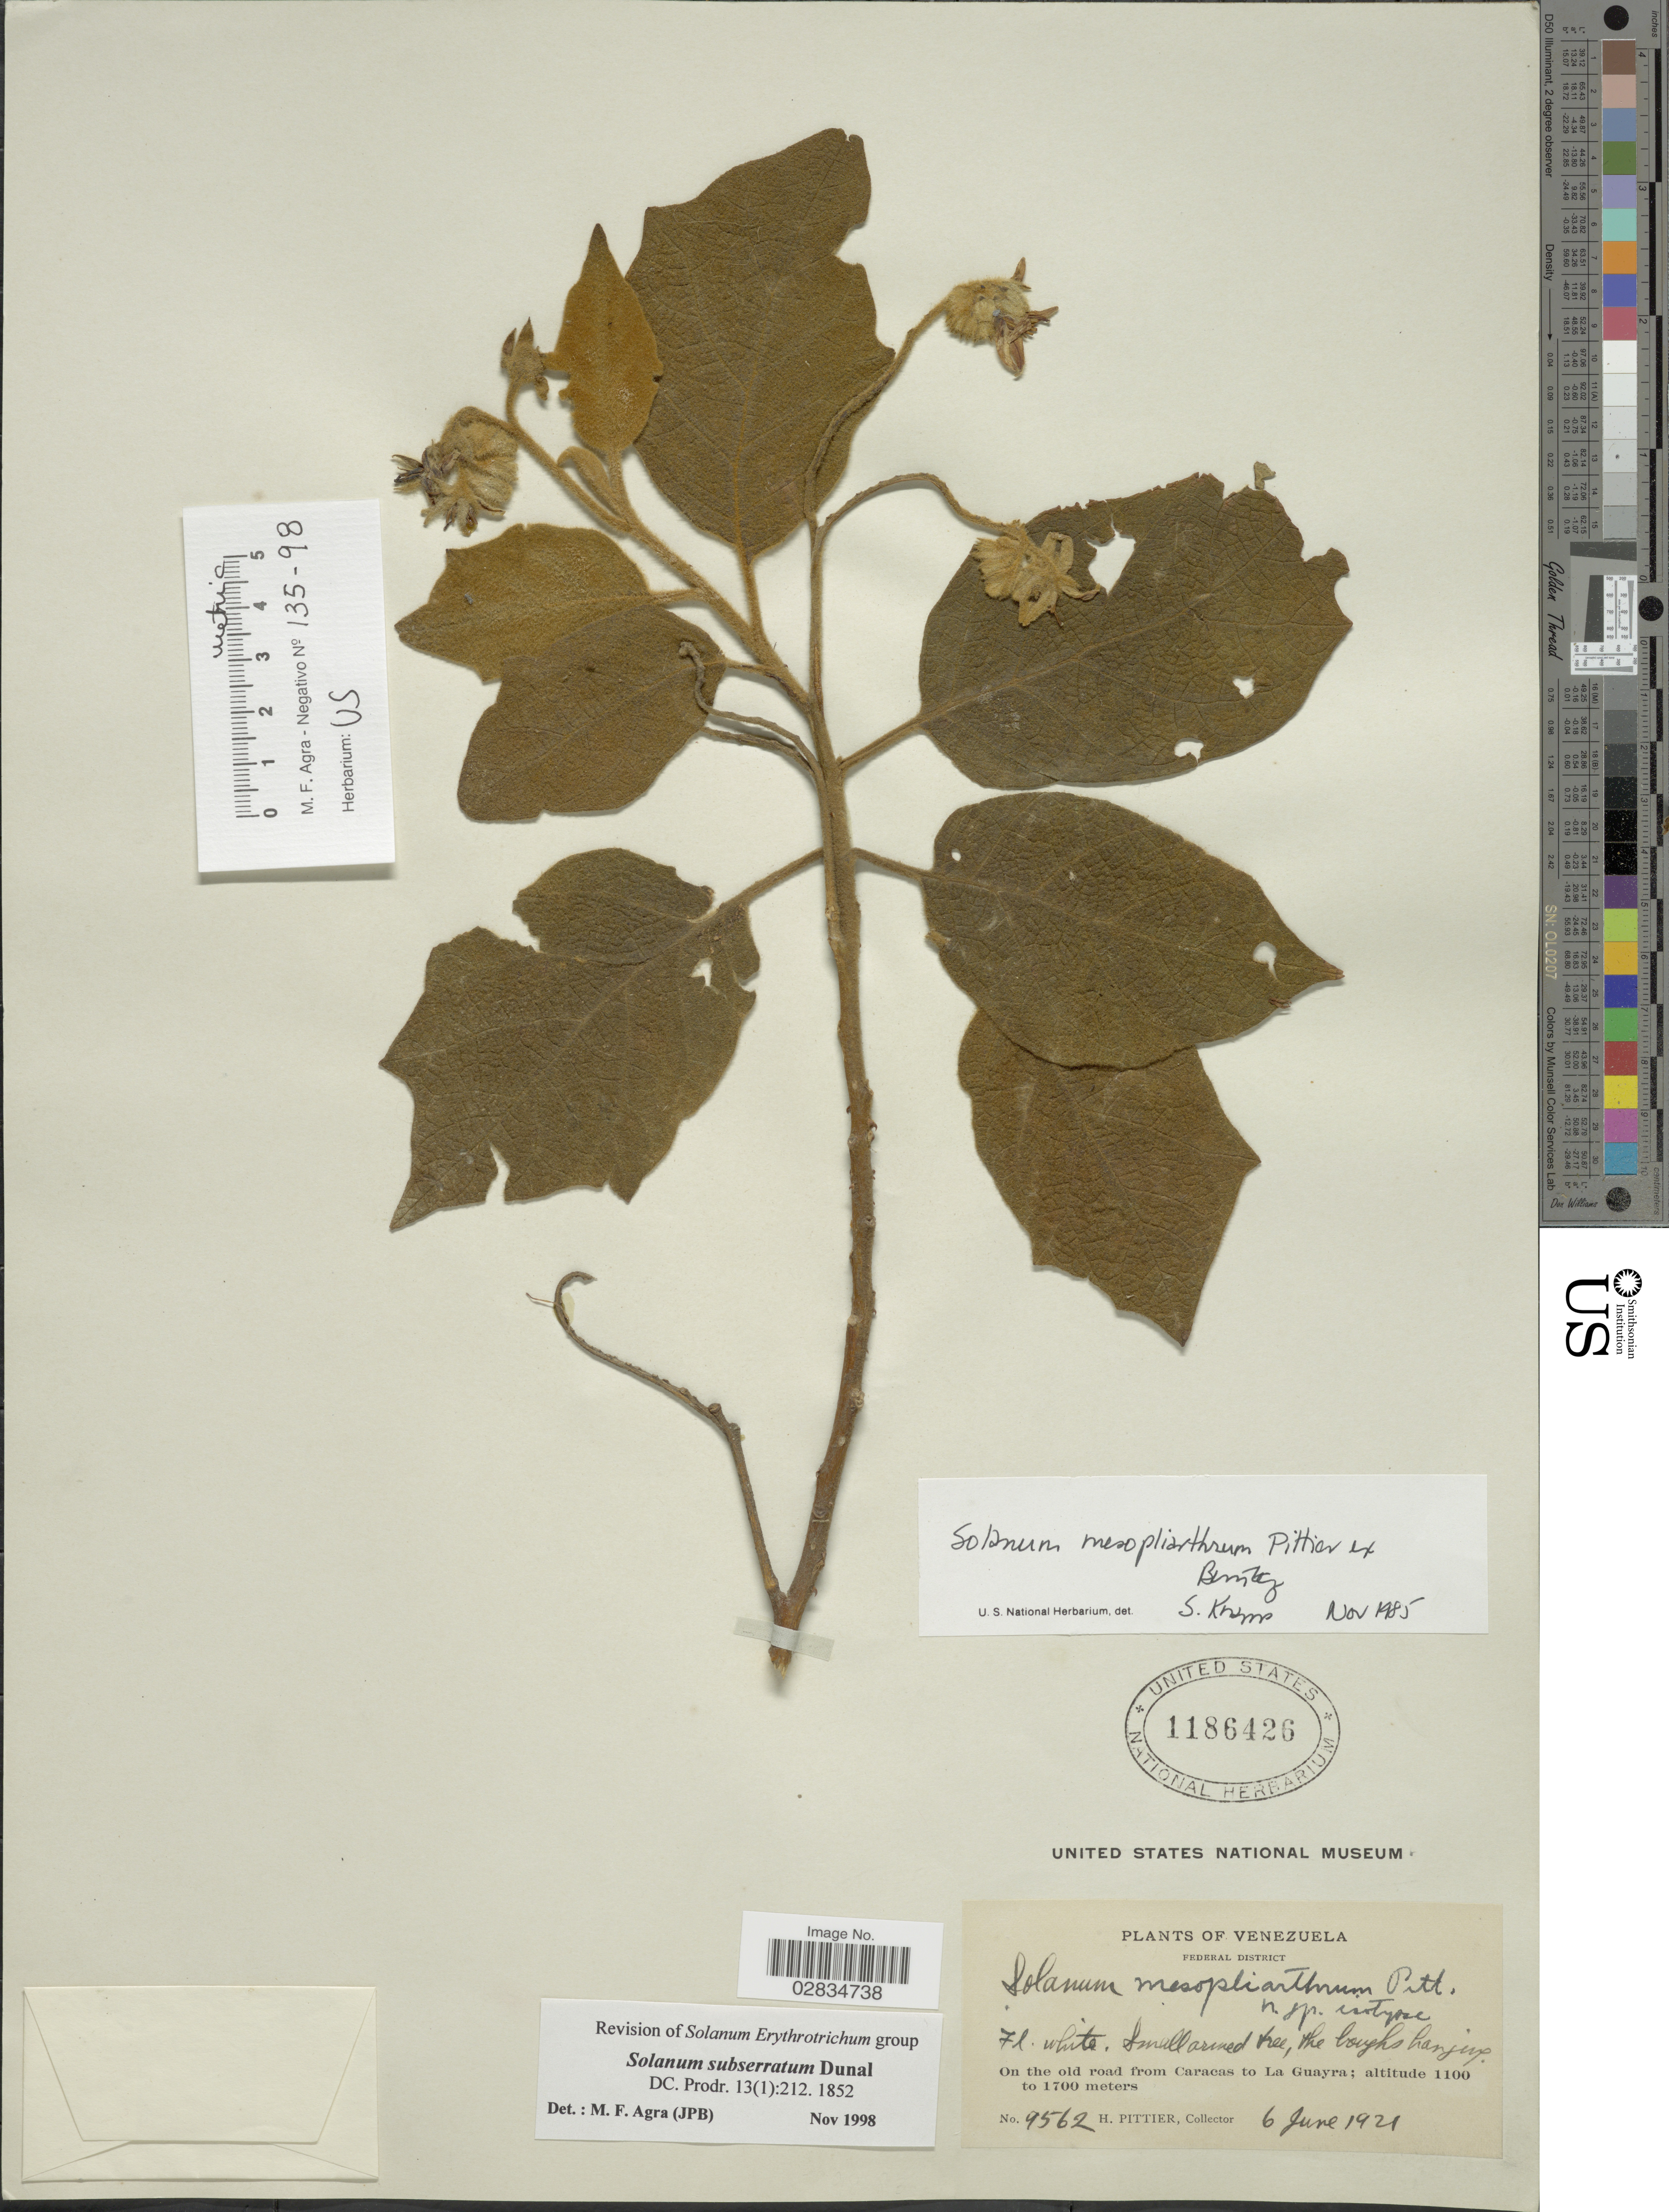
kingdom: Plantae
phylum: Tracheophyta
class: Magnoliopsida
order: Solanales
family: Solanaceae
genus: Solanum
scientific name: Solanum subserratum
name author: Dunal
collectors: H. F. Pittier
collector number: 9562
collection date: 1921-06-06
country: Venezuela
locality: Federal District, on the old road from Caracas to Las Guayra.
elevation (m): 1100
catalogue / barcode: US 1186426